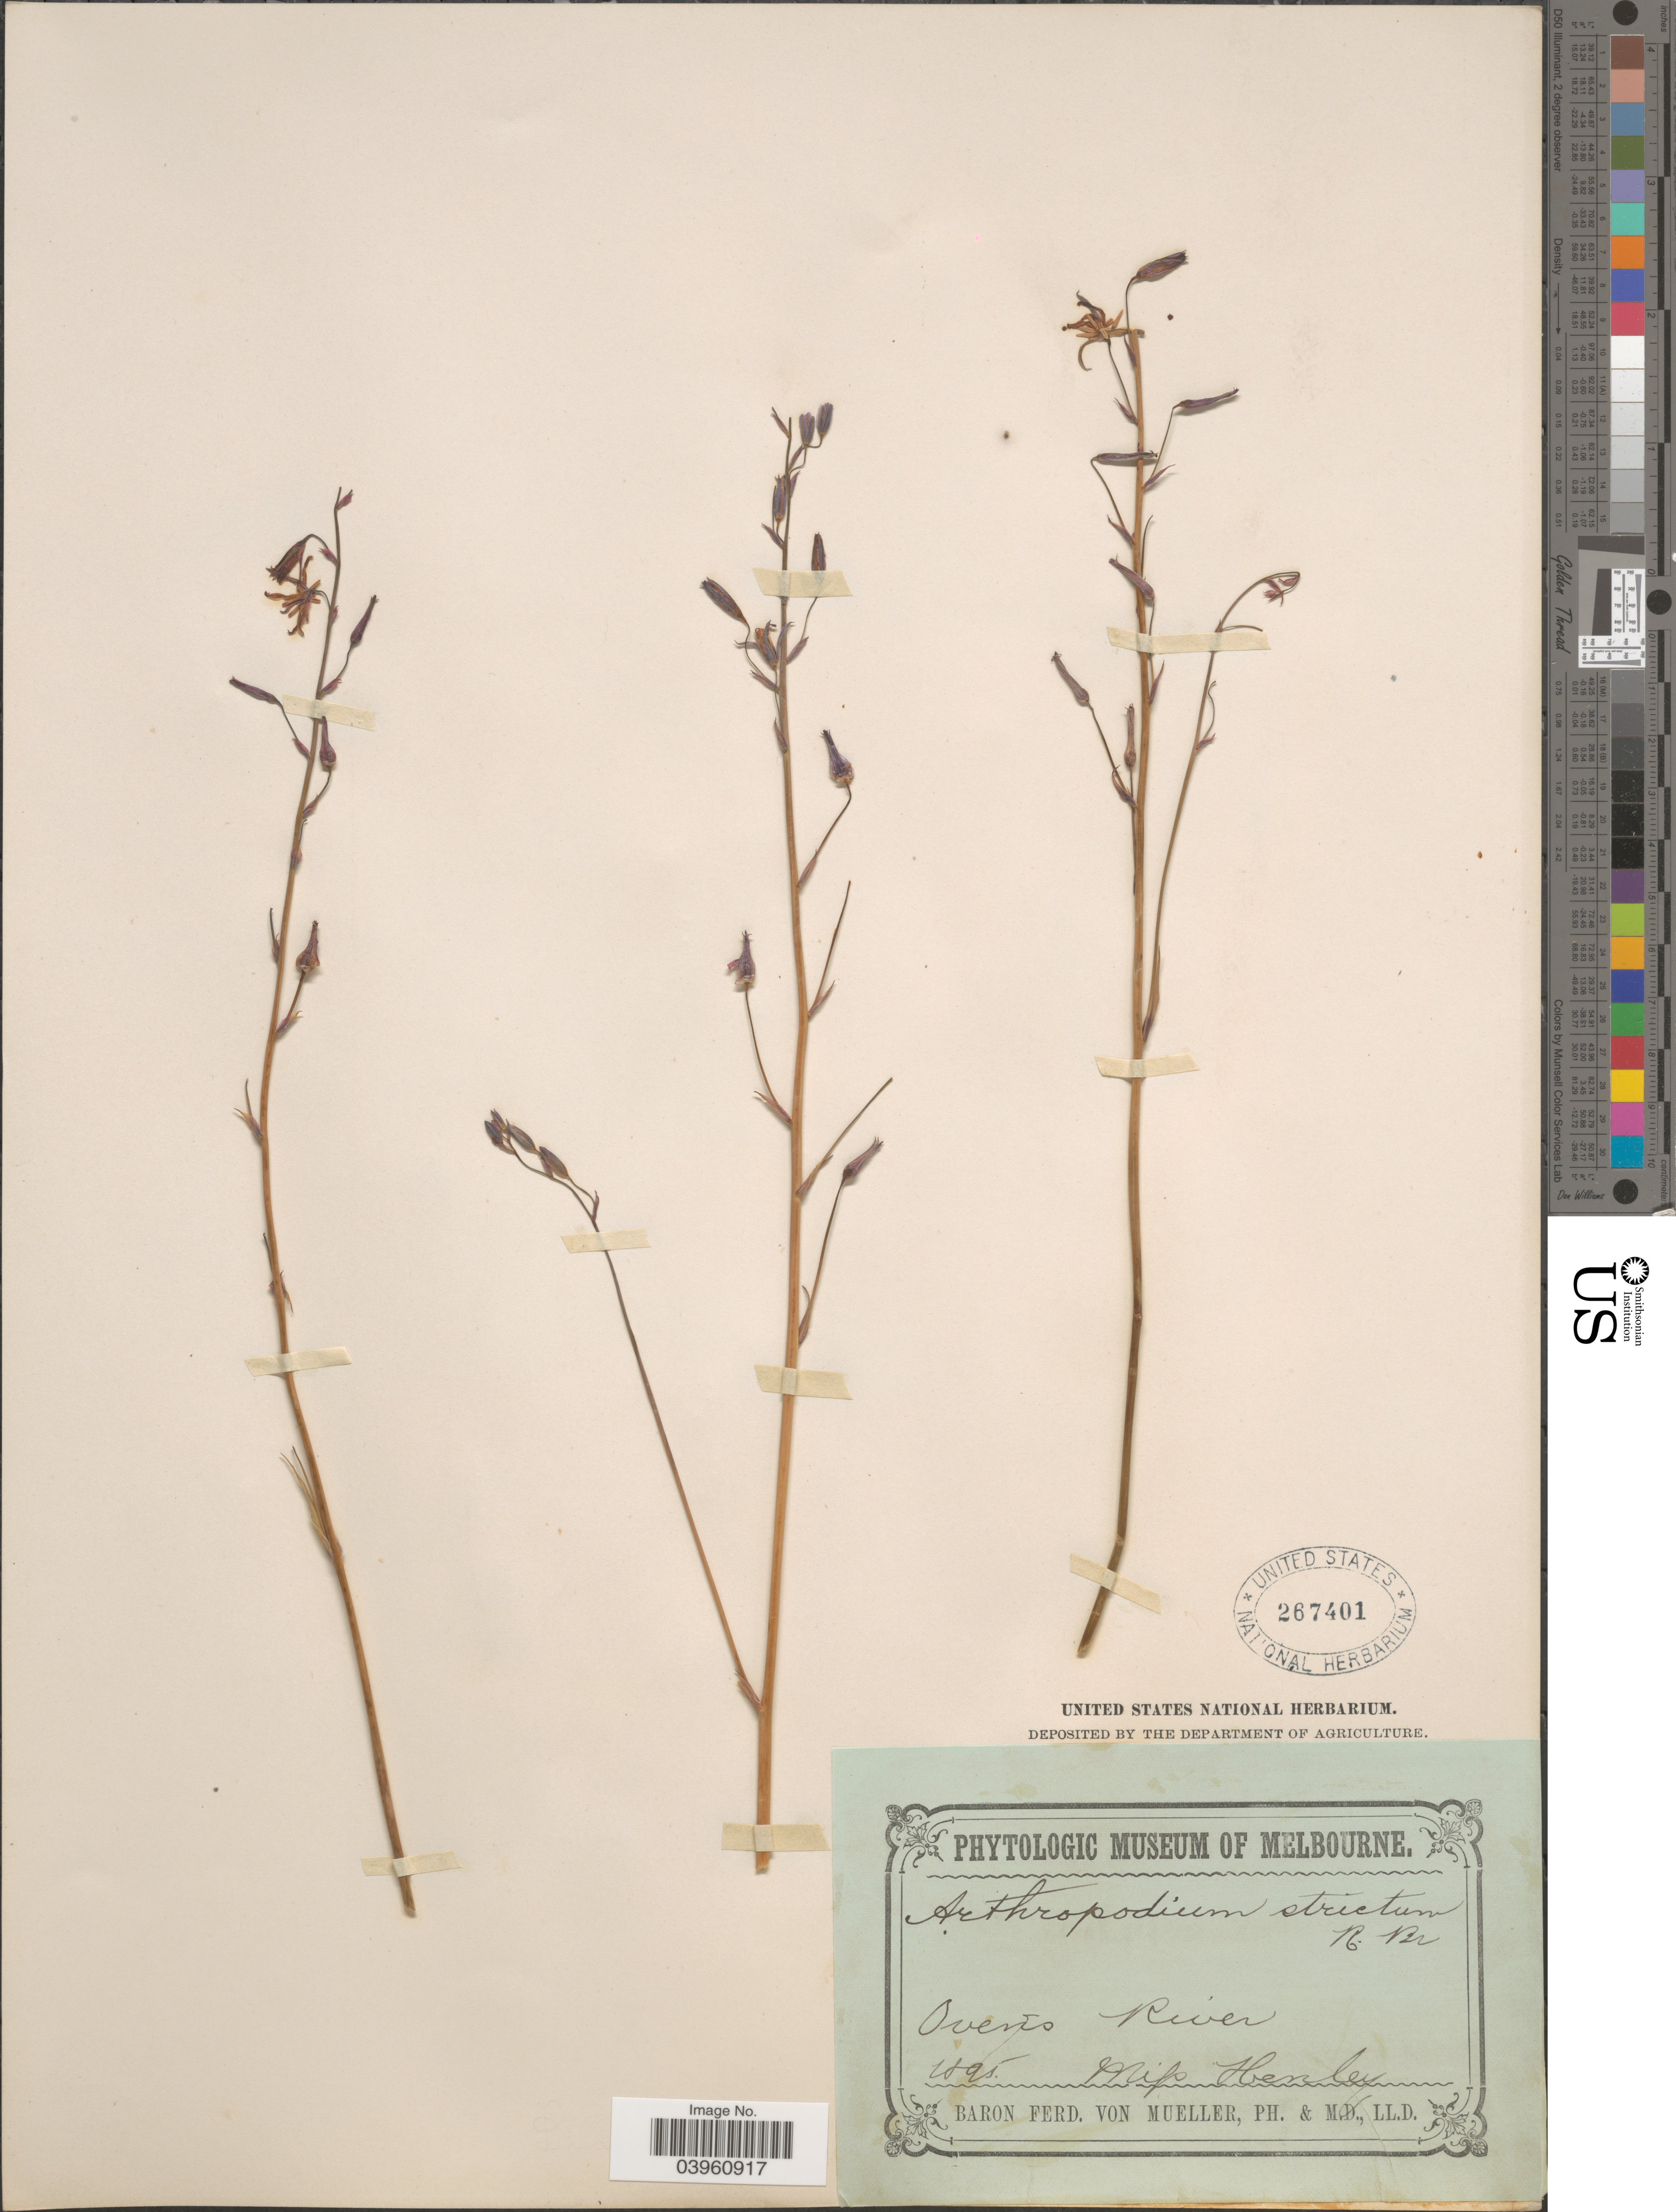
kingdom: Plantae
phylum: Tracheophyta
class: Liliopsida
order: Asparagales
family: Asparagaceae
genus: Arthropodium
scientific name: Arthropodium strictum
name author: R. Br.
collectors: Miss Henley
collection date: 1895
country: Australia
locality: Ovens River.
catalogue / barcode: US 267401